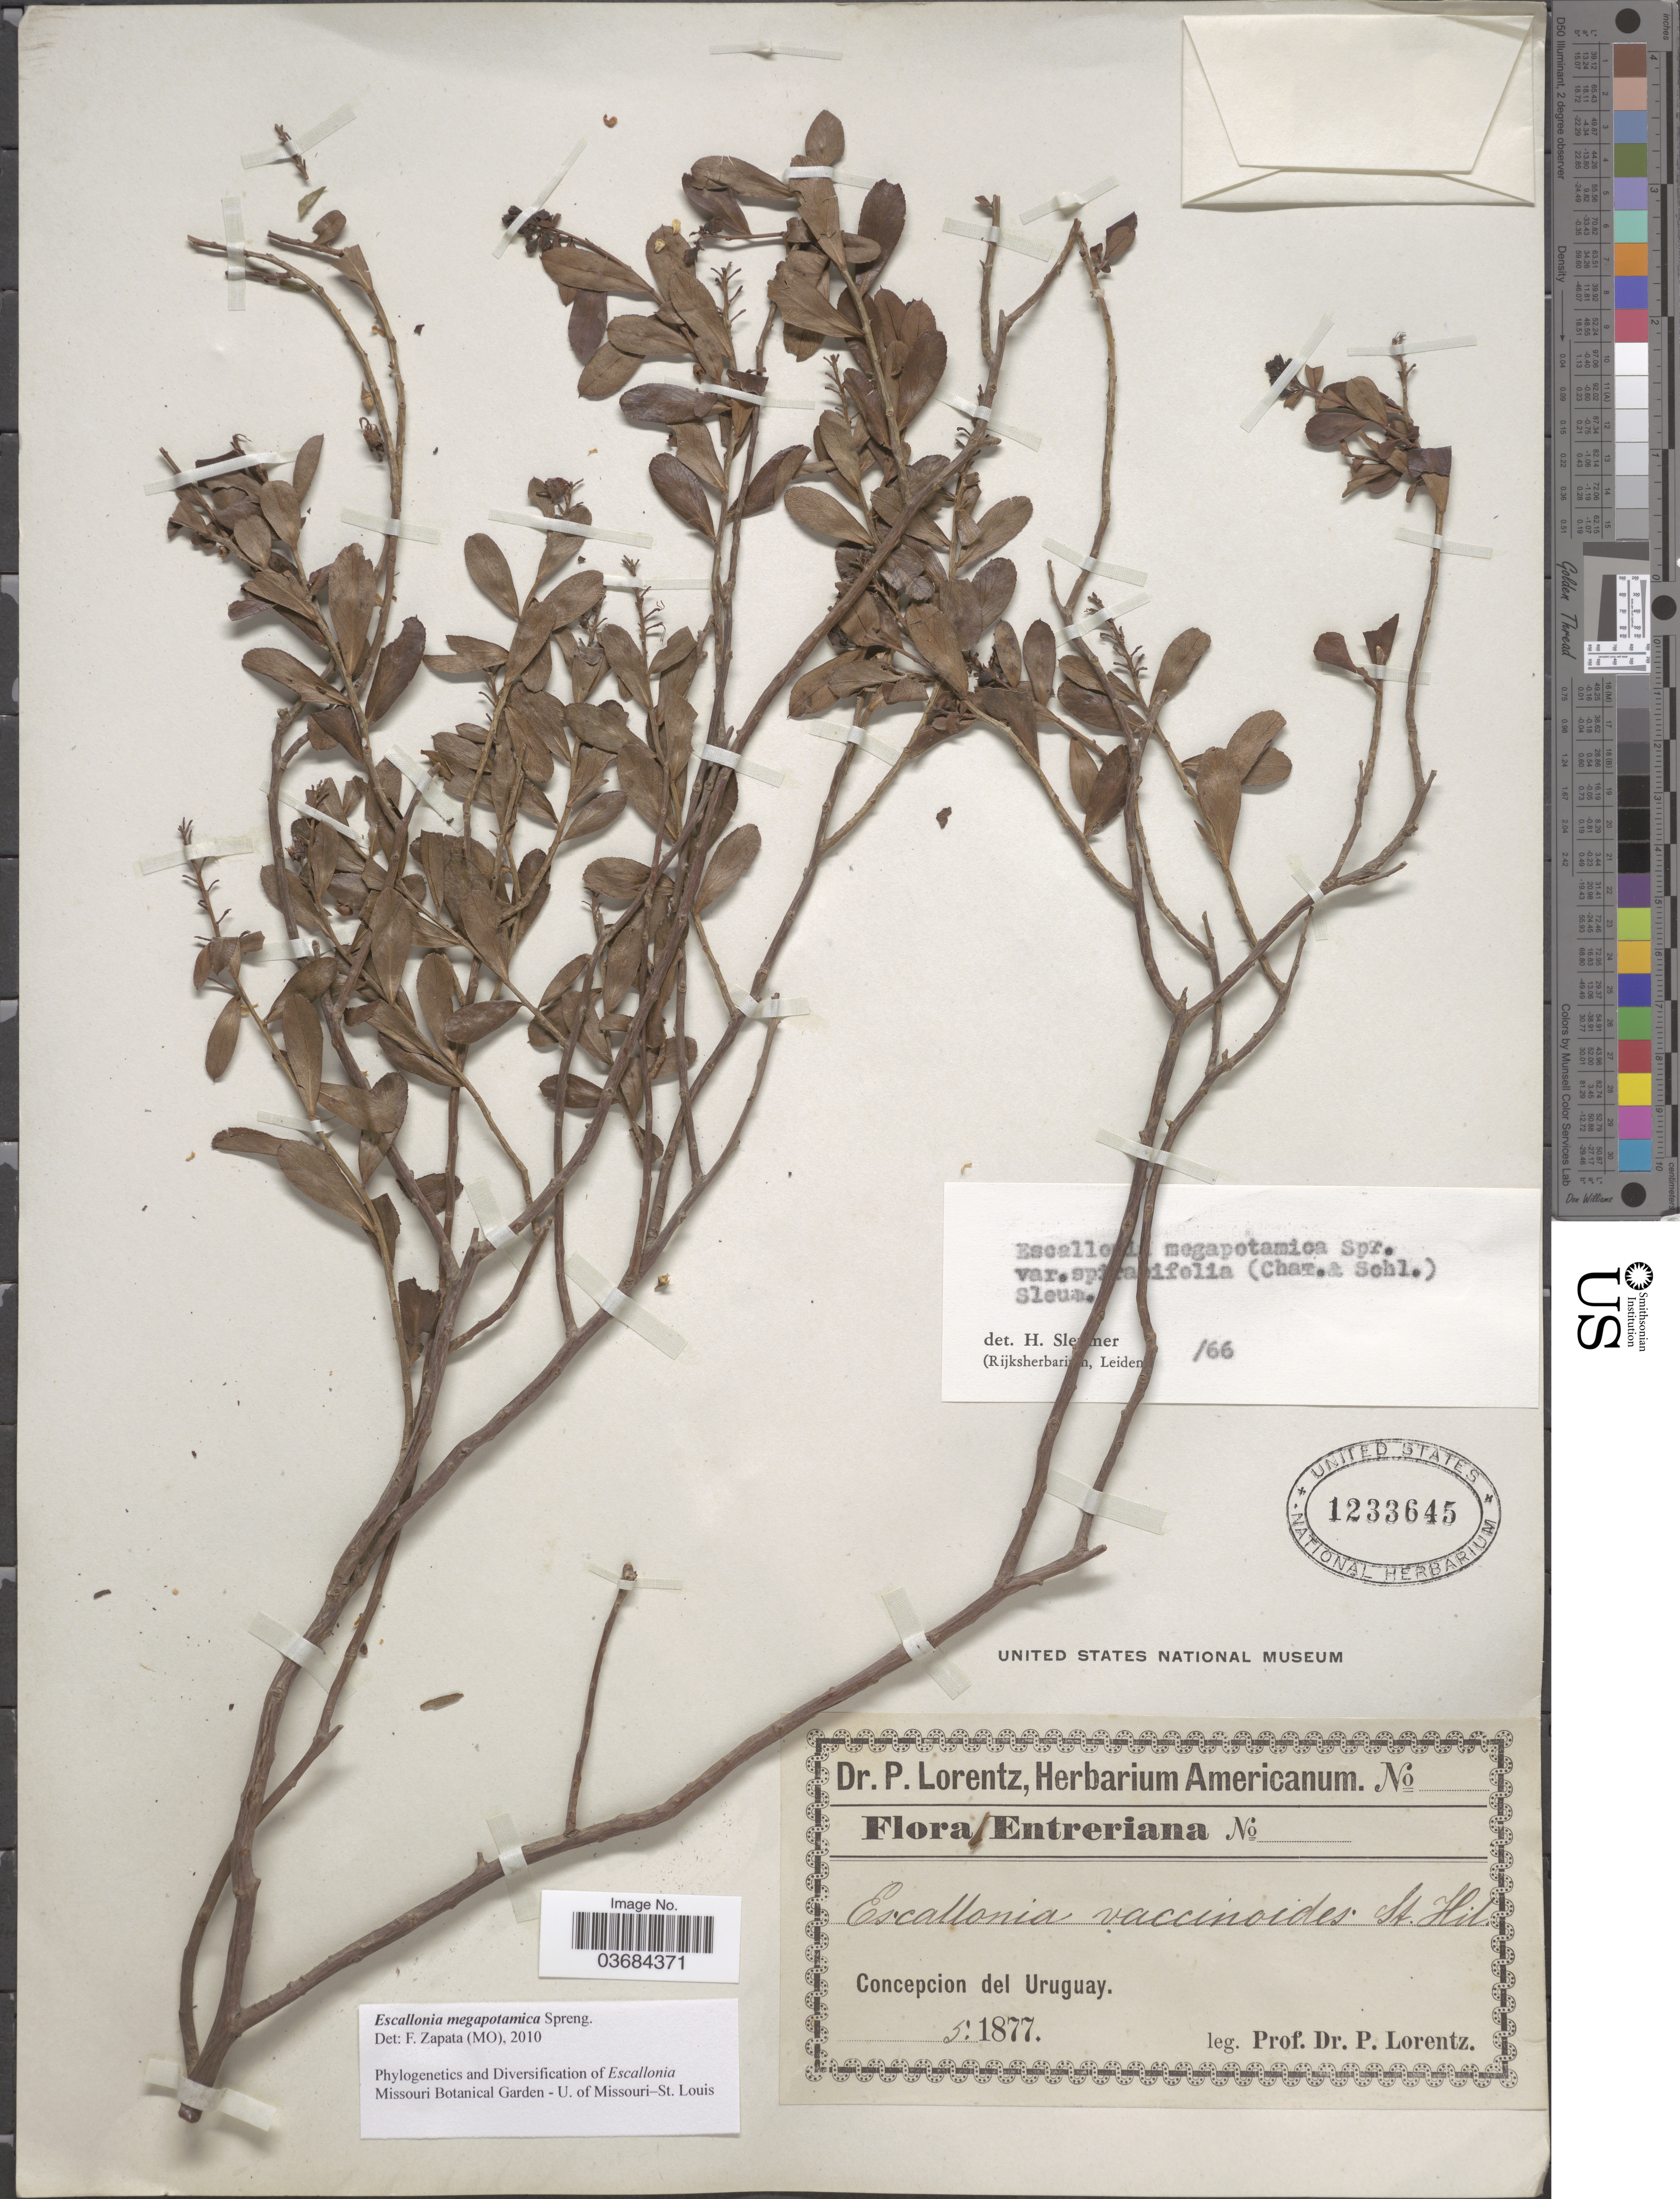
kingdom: Plantae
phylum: Tracheophyta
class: Magnoliopsida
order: Escalloniales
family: Escalloniaceae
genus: Escallonia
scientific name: Escallonia megapotamica var. megapotamica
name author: Spreng.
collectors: P. G. Lorentz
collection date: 1877-05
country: Uruguay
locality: Entreriana. Concepcion del Uruguay.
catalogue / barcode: US 1233645